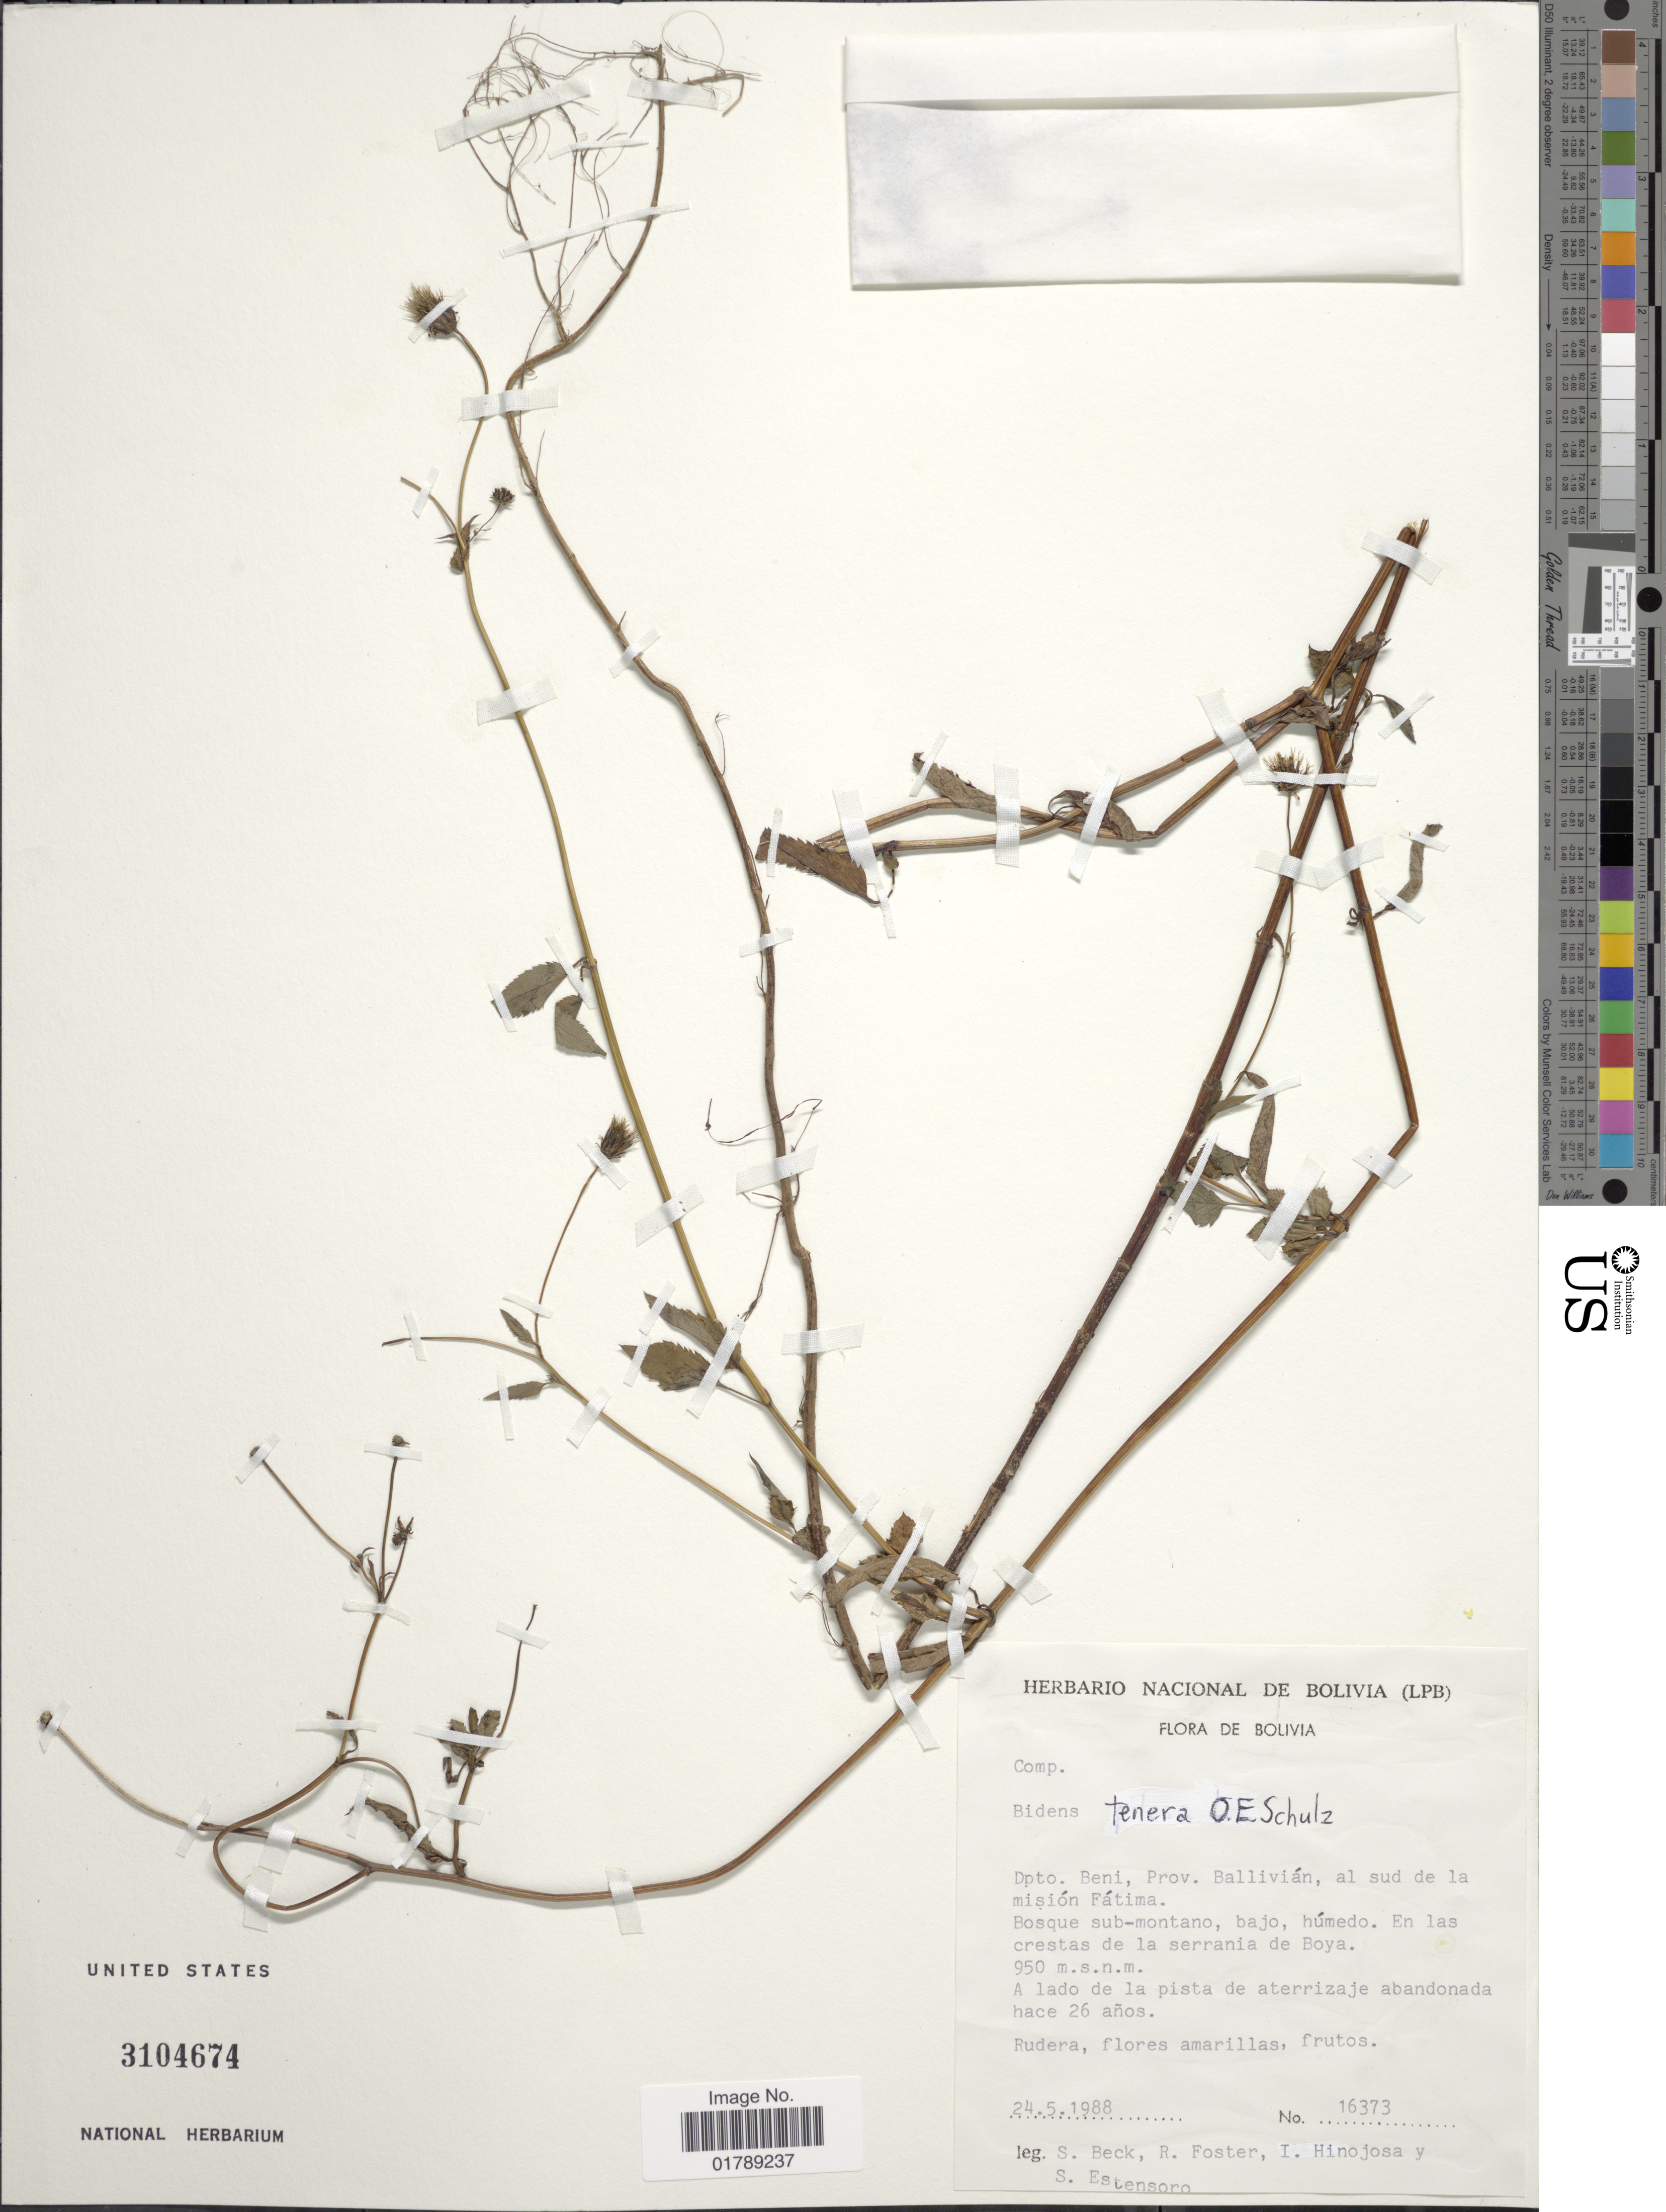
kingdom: Plantae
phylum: Tracheophyta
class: Magnoliopsida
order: Asterales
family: Asteraceae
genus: Bidens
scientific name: Bidens tenera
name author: O.E. Schulz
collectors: S. G. Beck, R. Foster, I. Hinojosa & S. Estensoro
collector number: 16373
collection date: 1988-05-24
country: Bolivia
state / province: Beni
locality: Prov. Ballivián, al sud de la misión Fátima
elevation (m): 950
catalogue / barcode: US 3104674